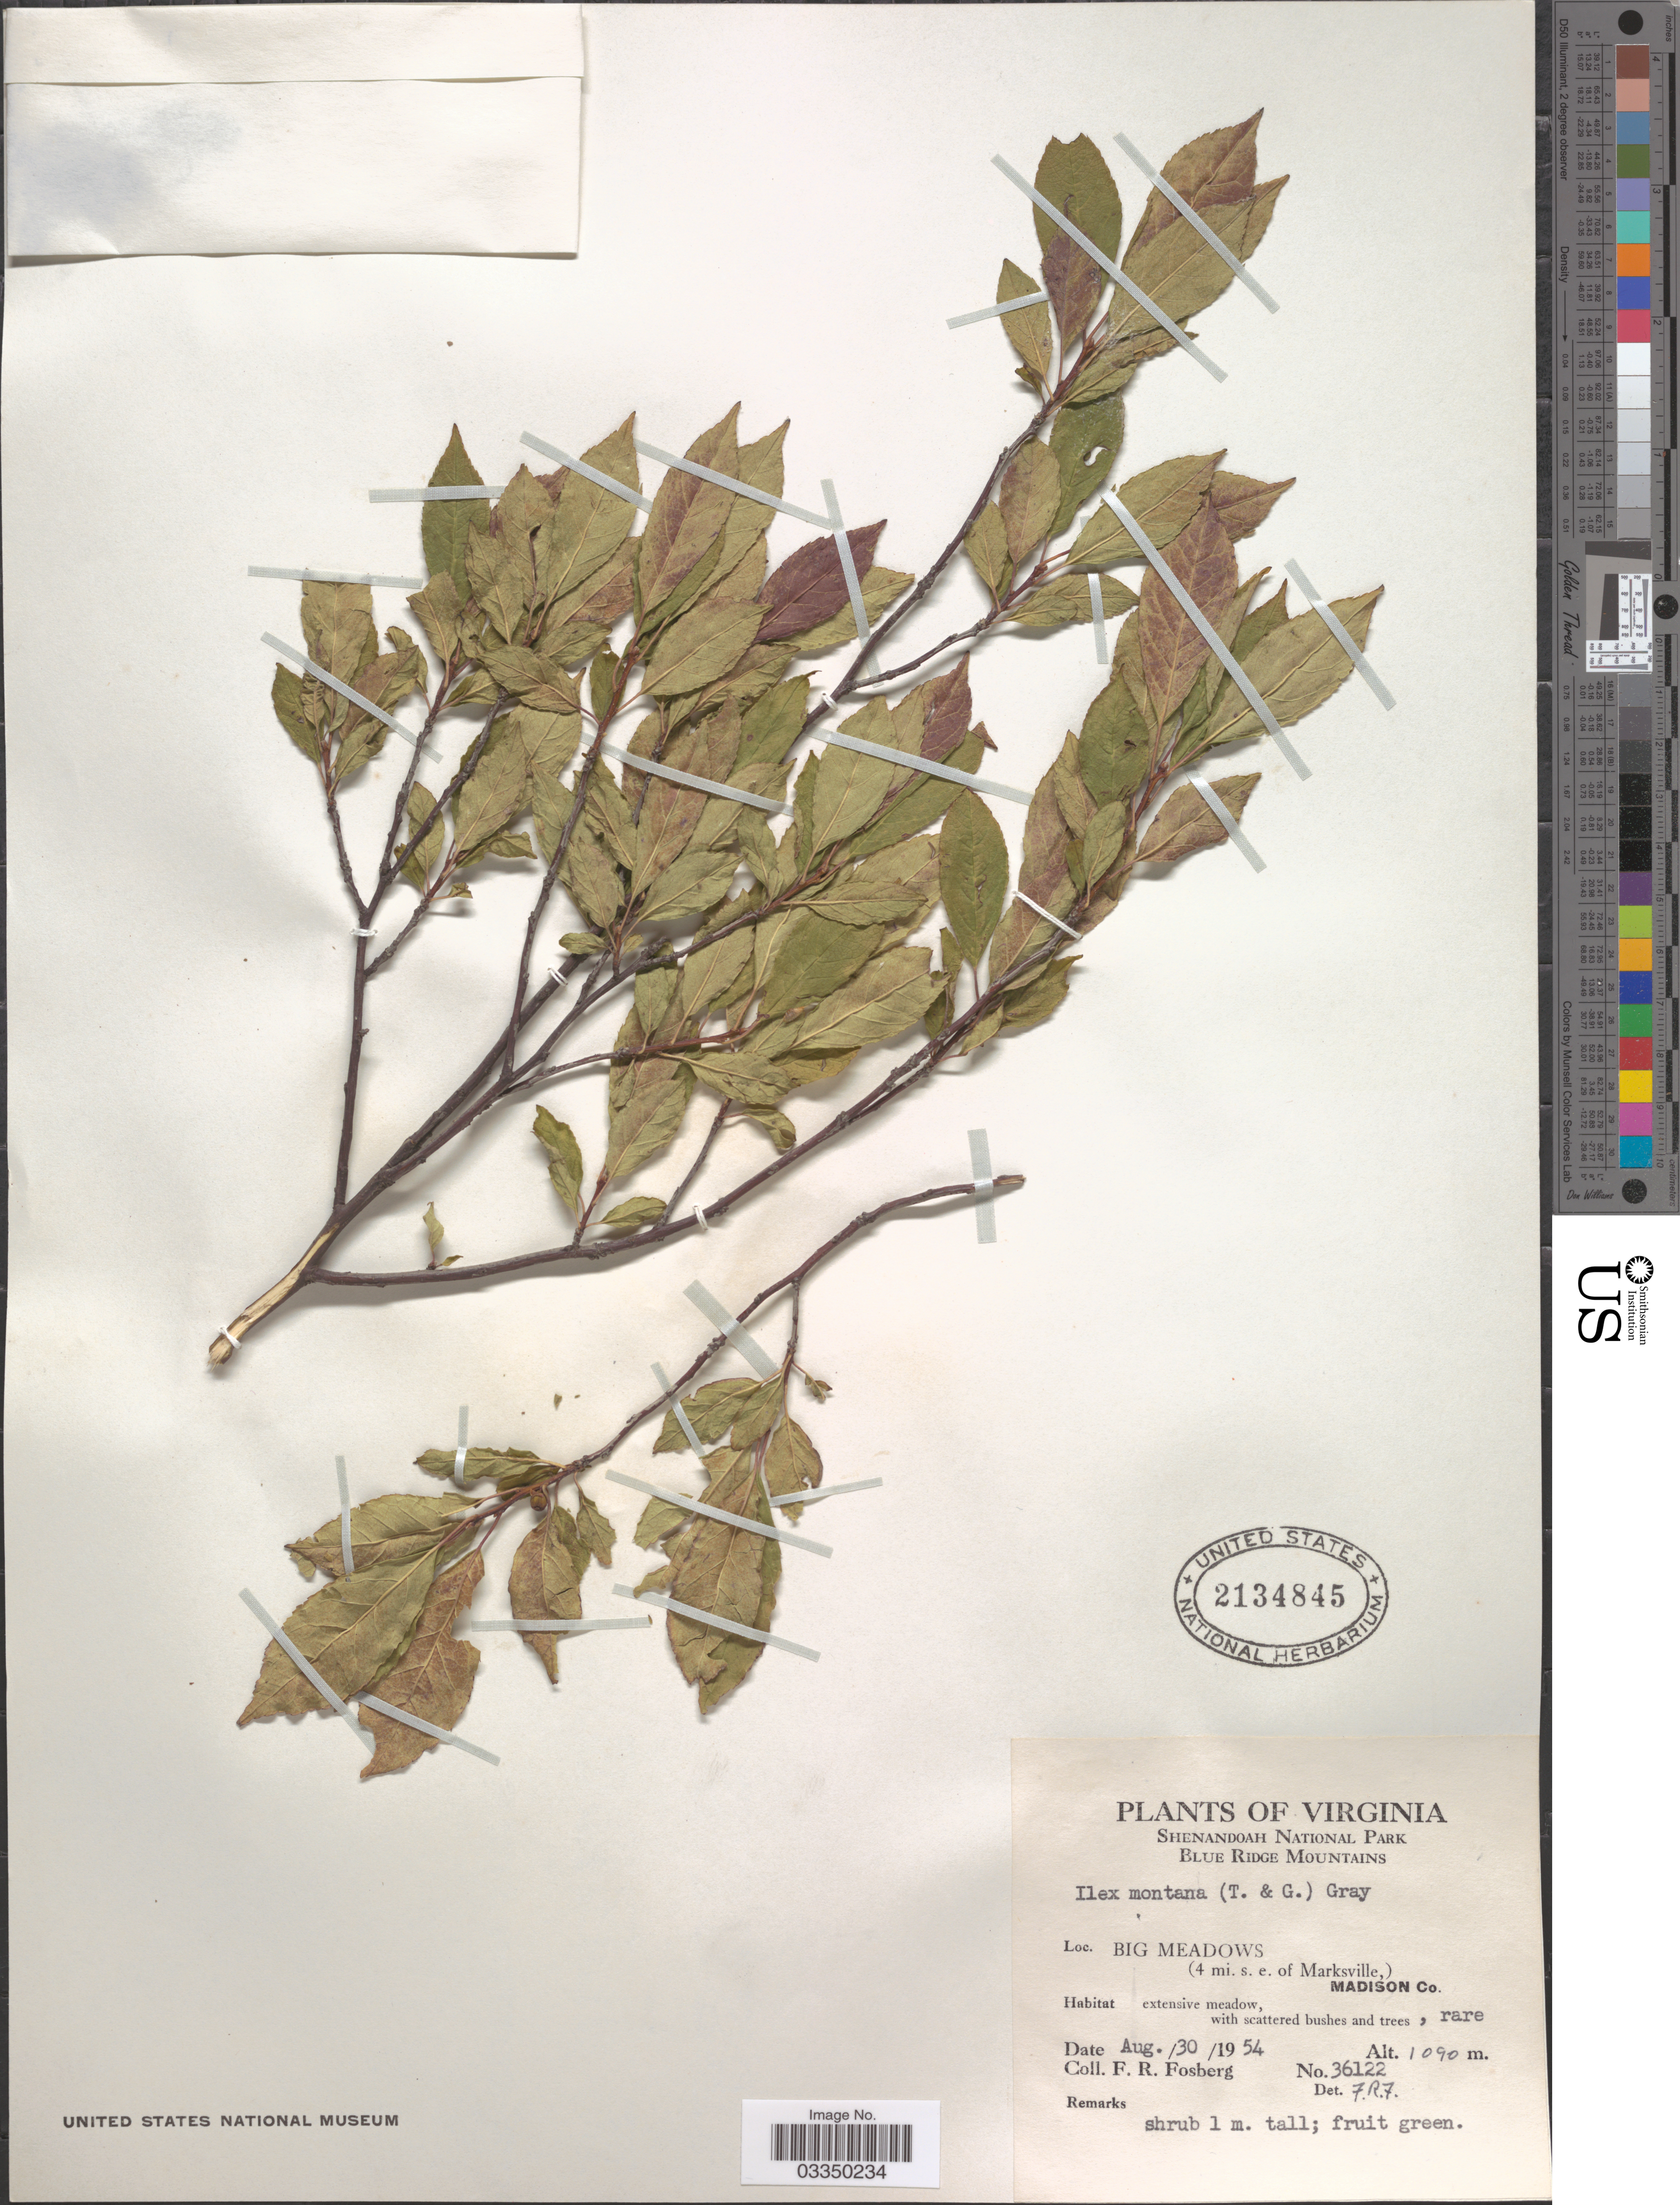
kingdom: Plantae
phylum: Tracheophyta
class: Magnoliopsida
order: Aquifoliales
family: Aquifoliaceae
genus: Ilex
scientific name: Ilex montana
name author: Torr. & A. Gray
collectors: F. R. Fosberg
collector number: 36122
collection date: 1954-08-30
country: United States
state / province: Virginia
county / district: Madison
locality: Shenandoah National Park. Blue Ridge Mountains. Big Meadows (4 mi. s. e. of Marksville,) Madison Co. Extensive meadow.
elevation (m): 1090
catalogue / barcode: US 2134845